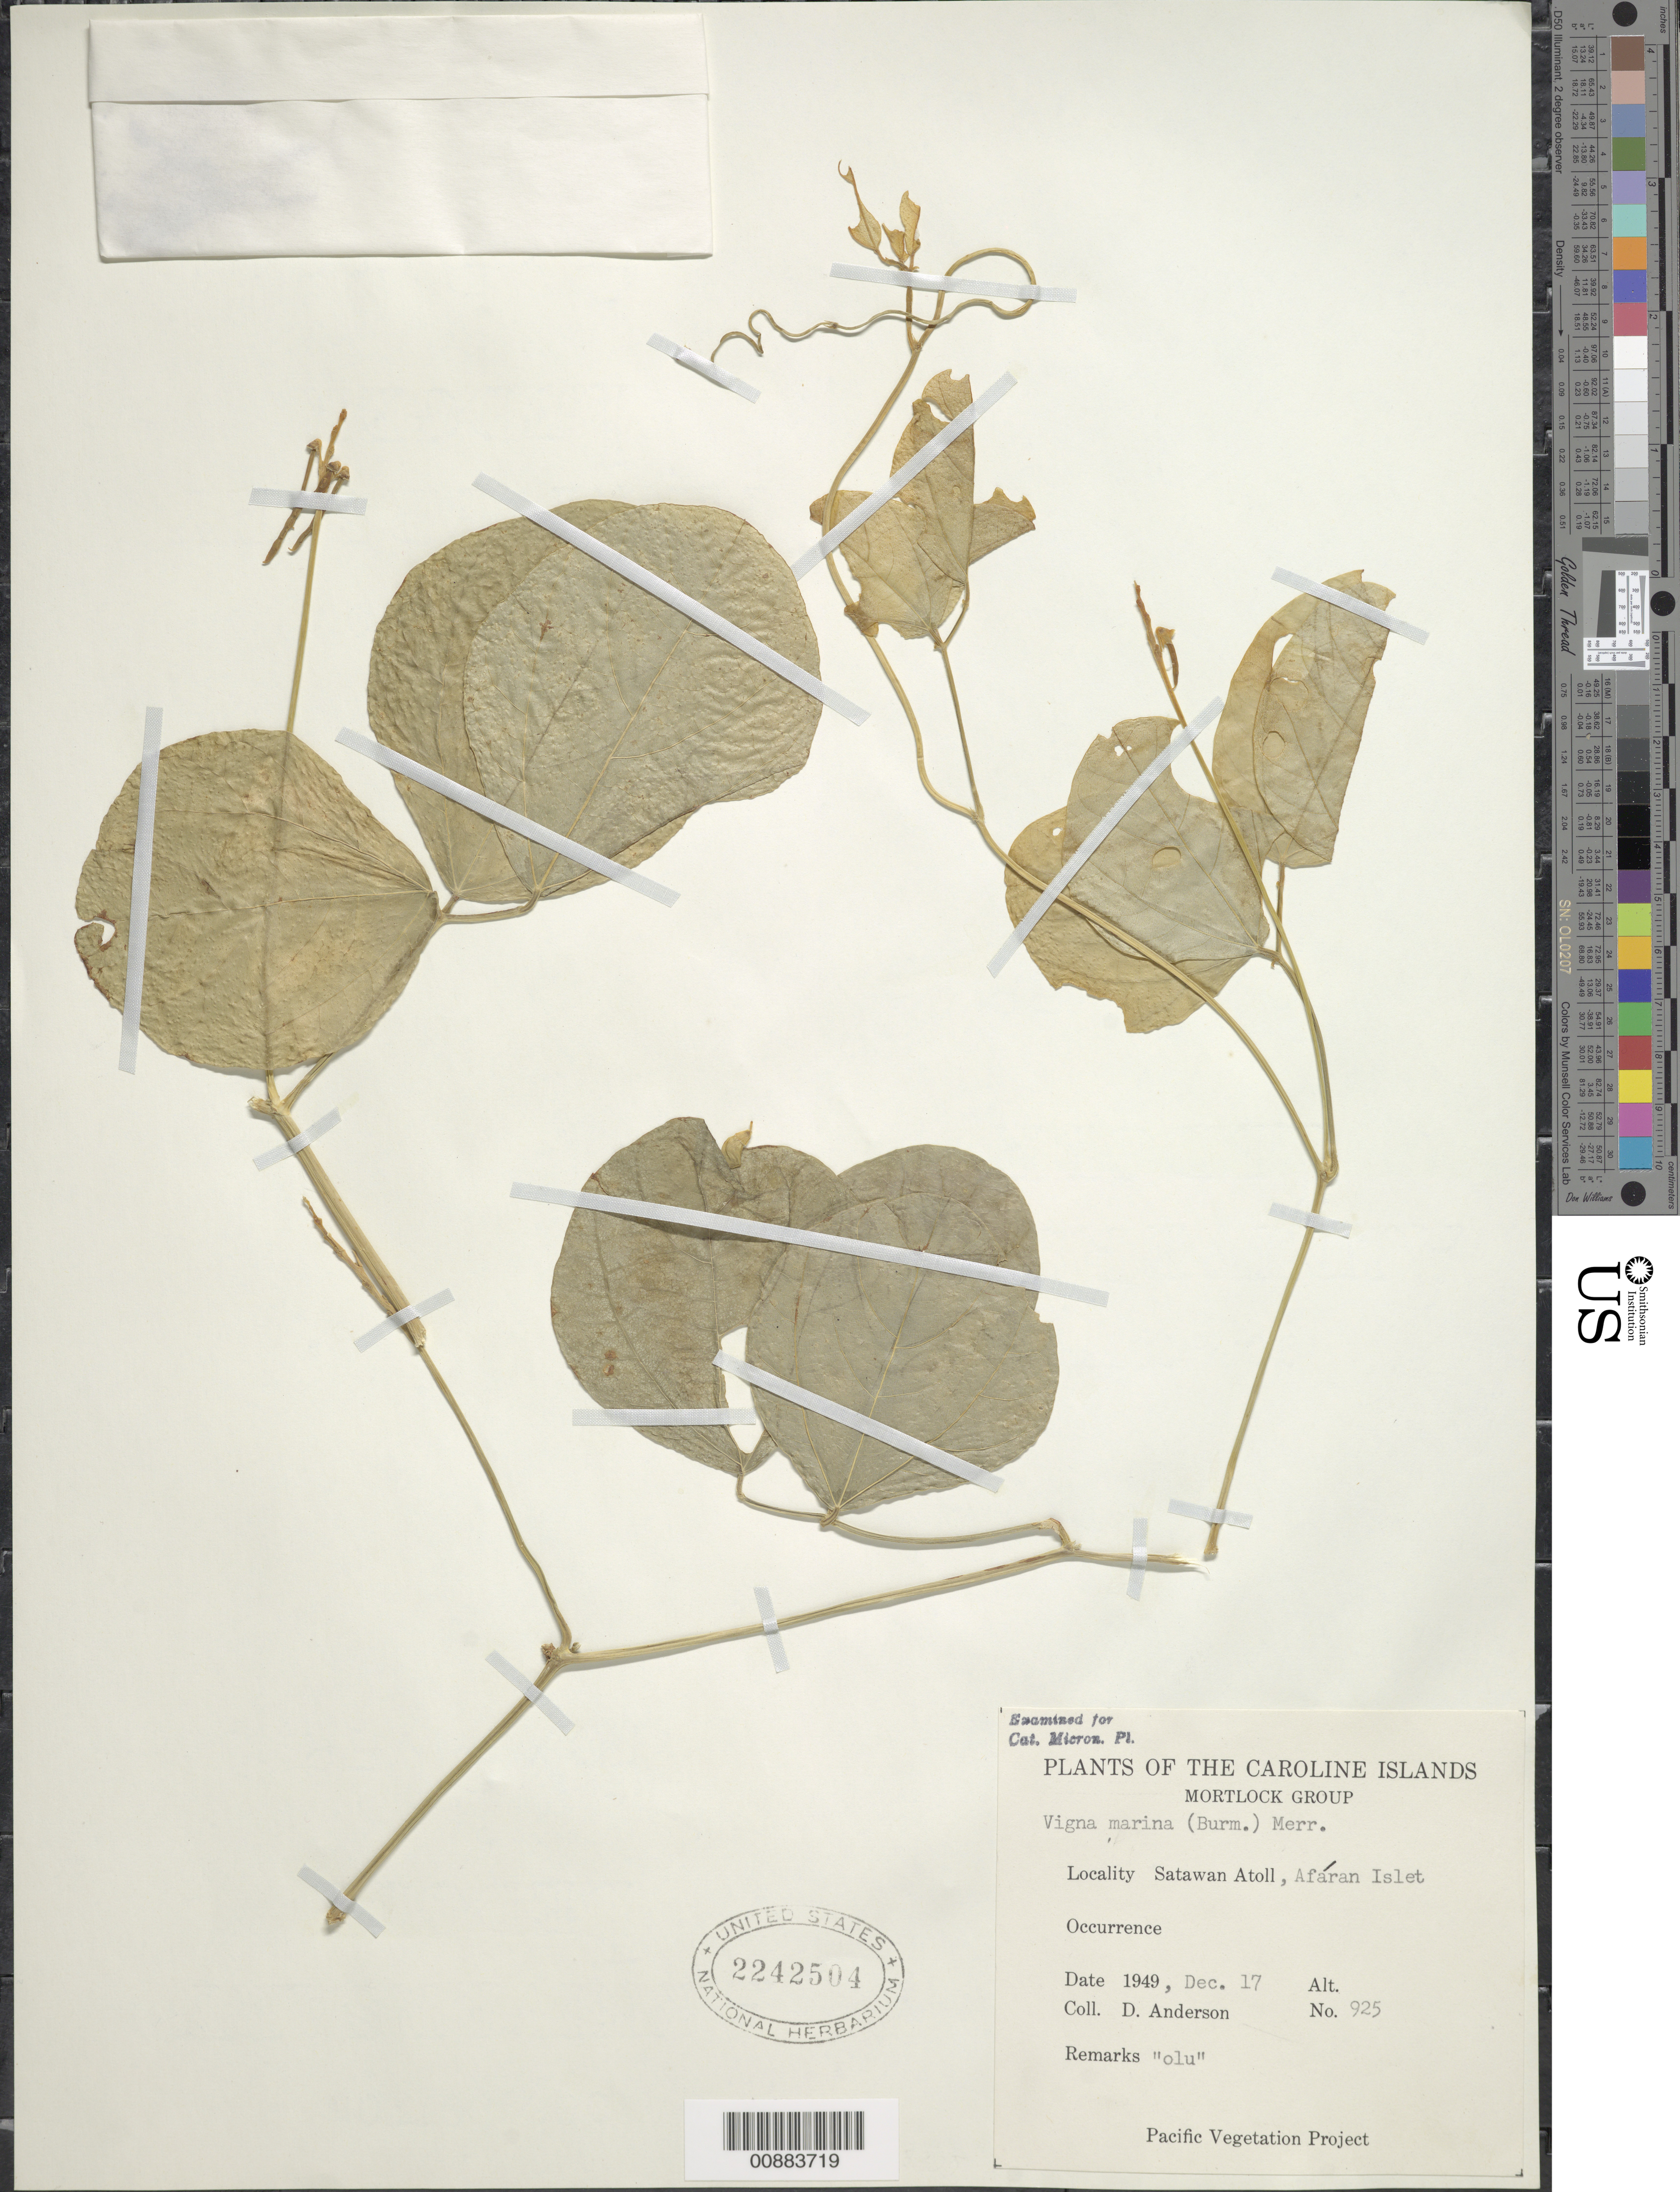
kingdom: Plantae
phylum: Tracheophyta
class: Magnoliopsida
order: Fabales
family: Fabaceae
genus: Vigna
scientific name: Vigna marina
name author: (Burm.) Merr.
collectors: D. Anderson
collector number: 925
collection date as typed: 17 Dec 1949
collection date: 1949-12-17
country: Micronesia, Federated States of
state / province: Truk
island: Satawan Atoll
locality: Afaran Islet.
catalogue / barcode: US 2242504